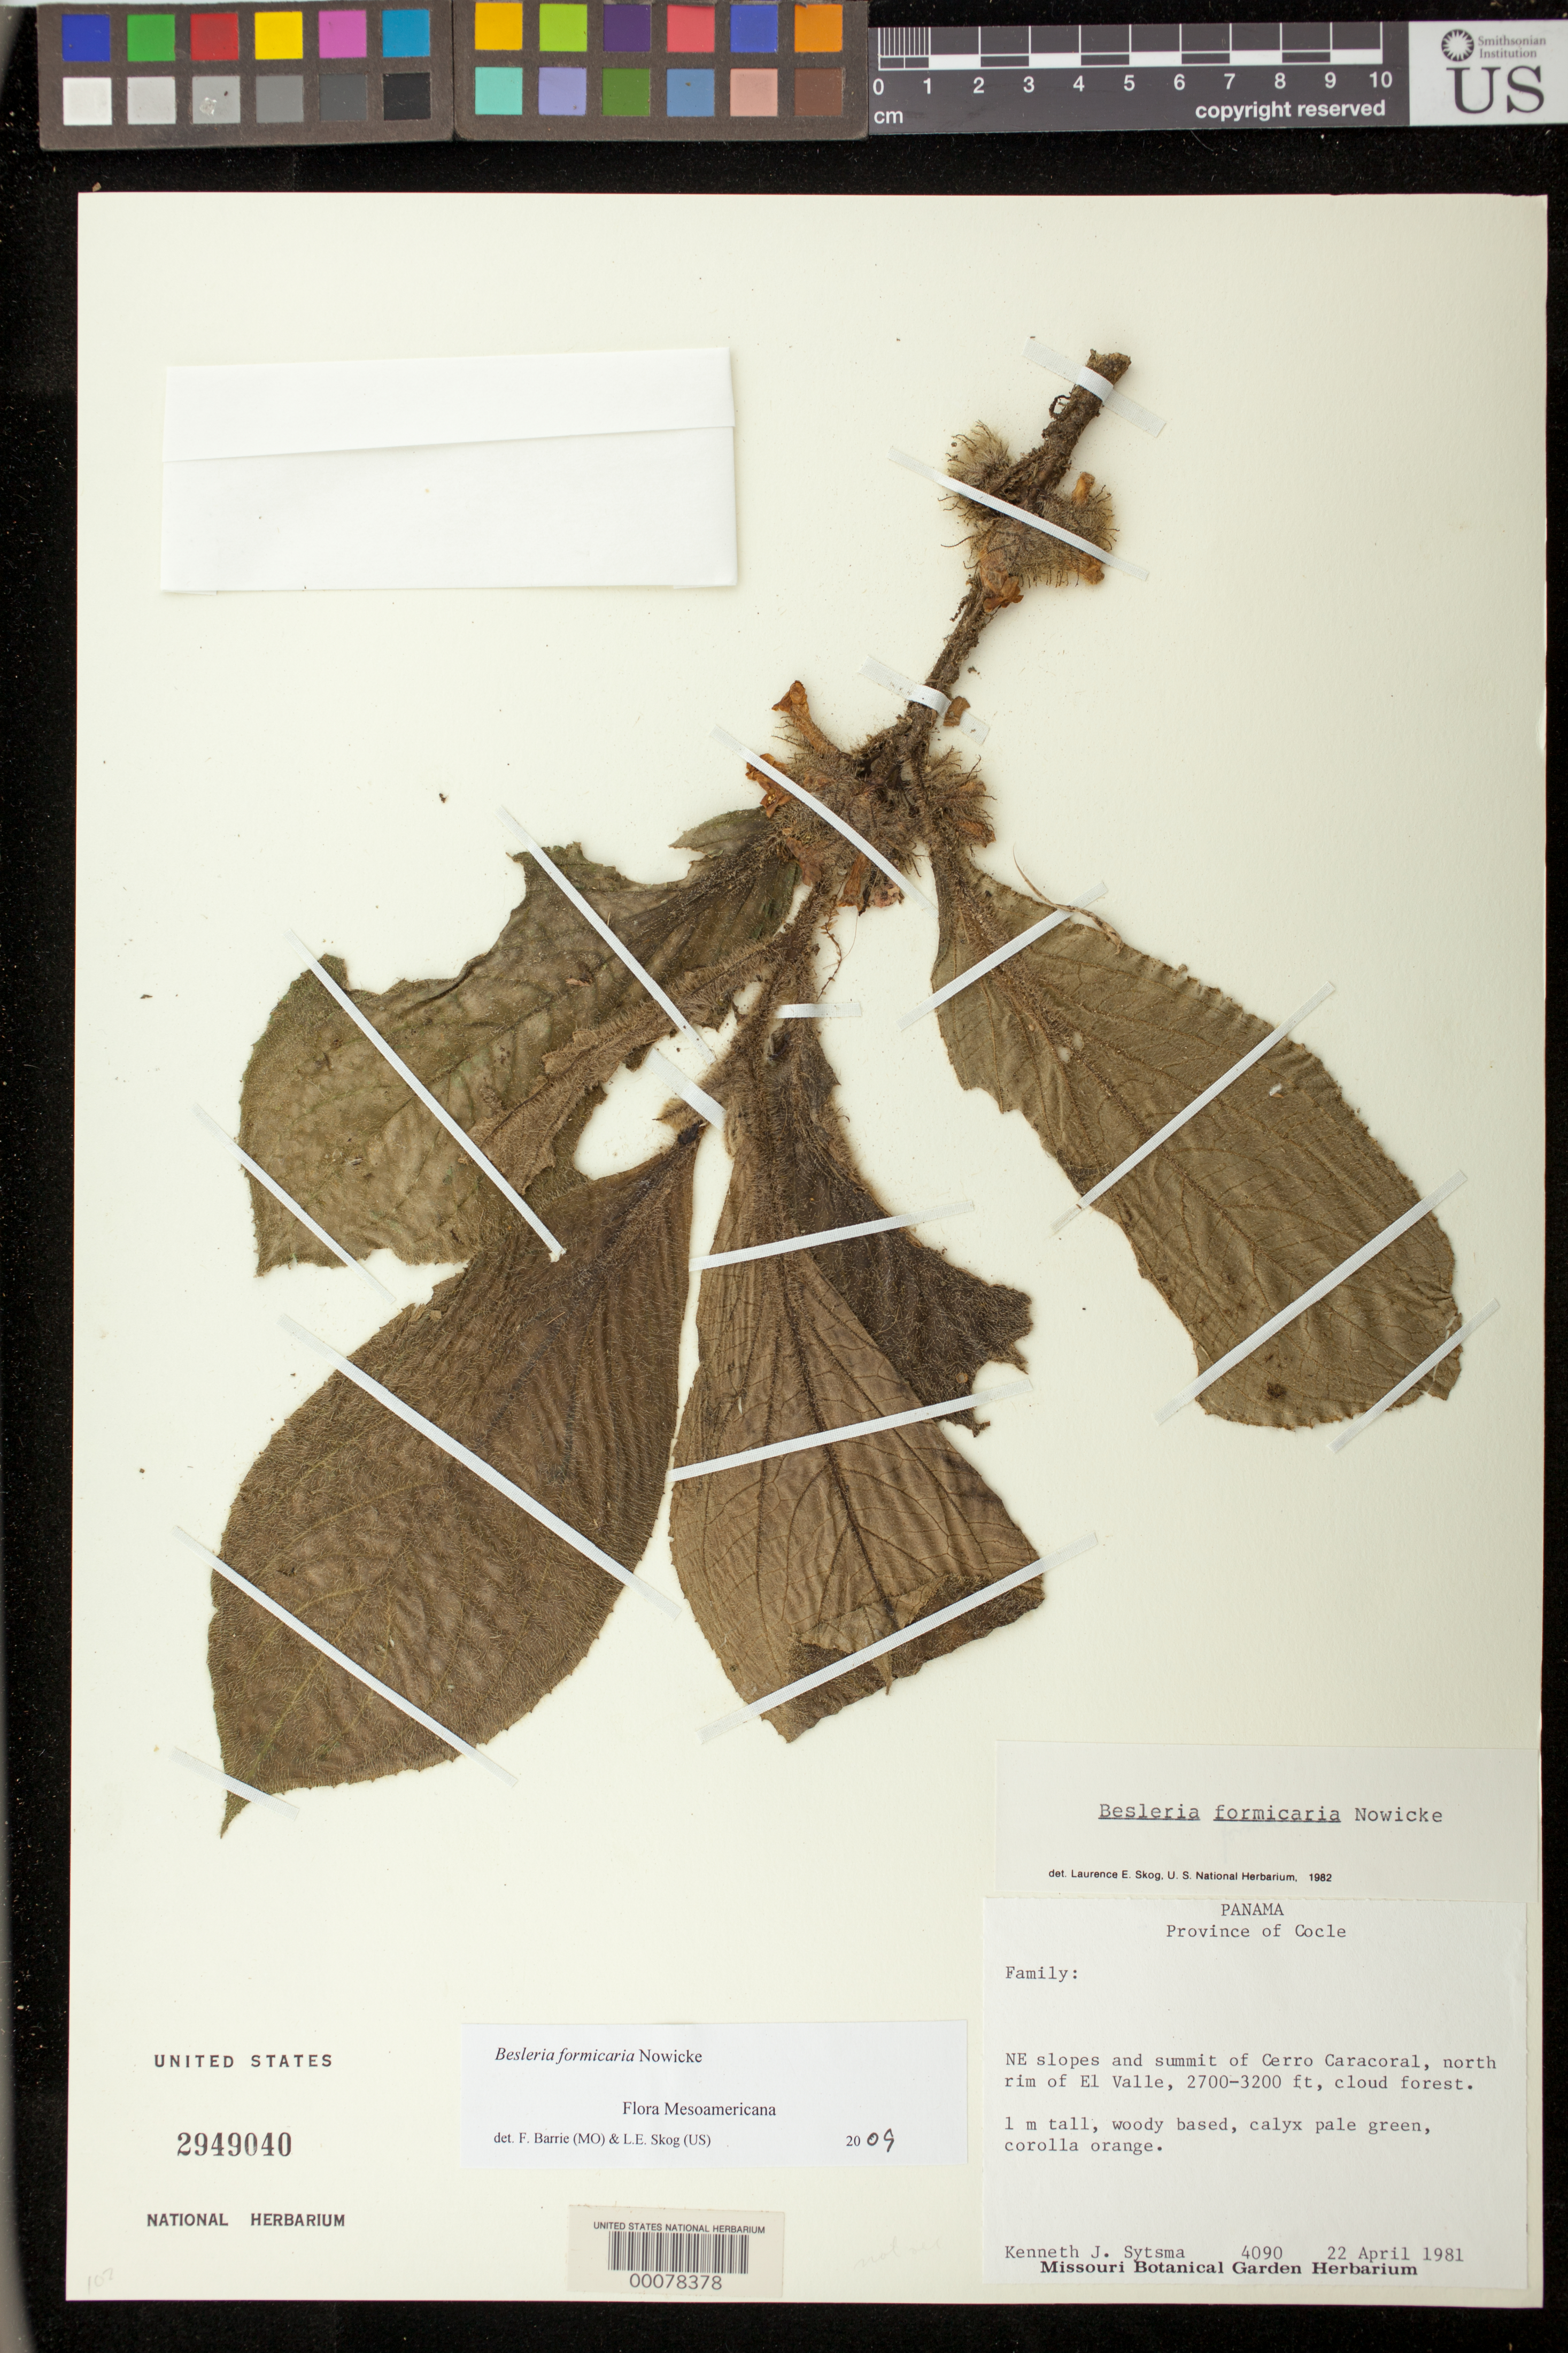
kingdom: Plantae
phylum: Tracheophyta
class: Magnoliopsida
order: Lamiales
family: Gesneriaceae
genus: Besleria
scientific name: Besleria formicaria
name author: Nowicke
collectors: K. J. Sytsma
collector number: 4090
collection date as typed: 22 Apr 1981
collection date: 1981-04-22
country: Panama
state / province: Coclé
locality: NE slopes and summit of Cerro Caracoral, N rim of El Valle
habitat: Cloud forest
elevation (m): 823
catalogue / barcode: US 2949040